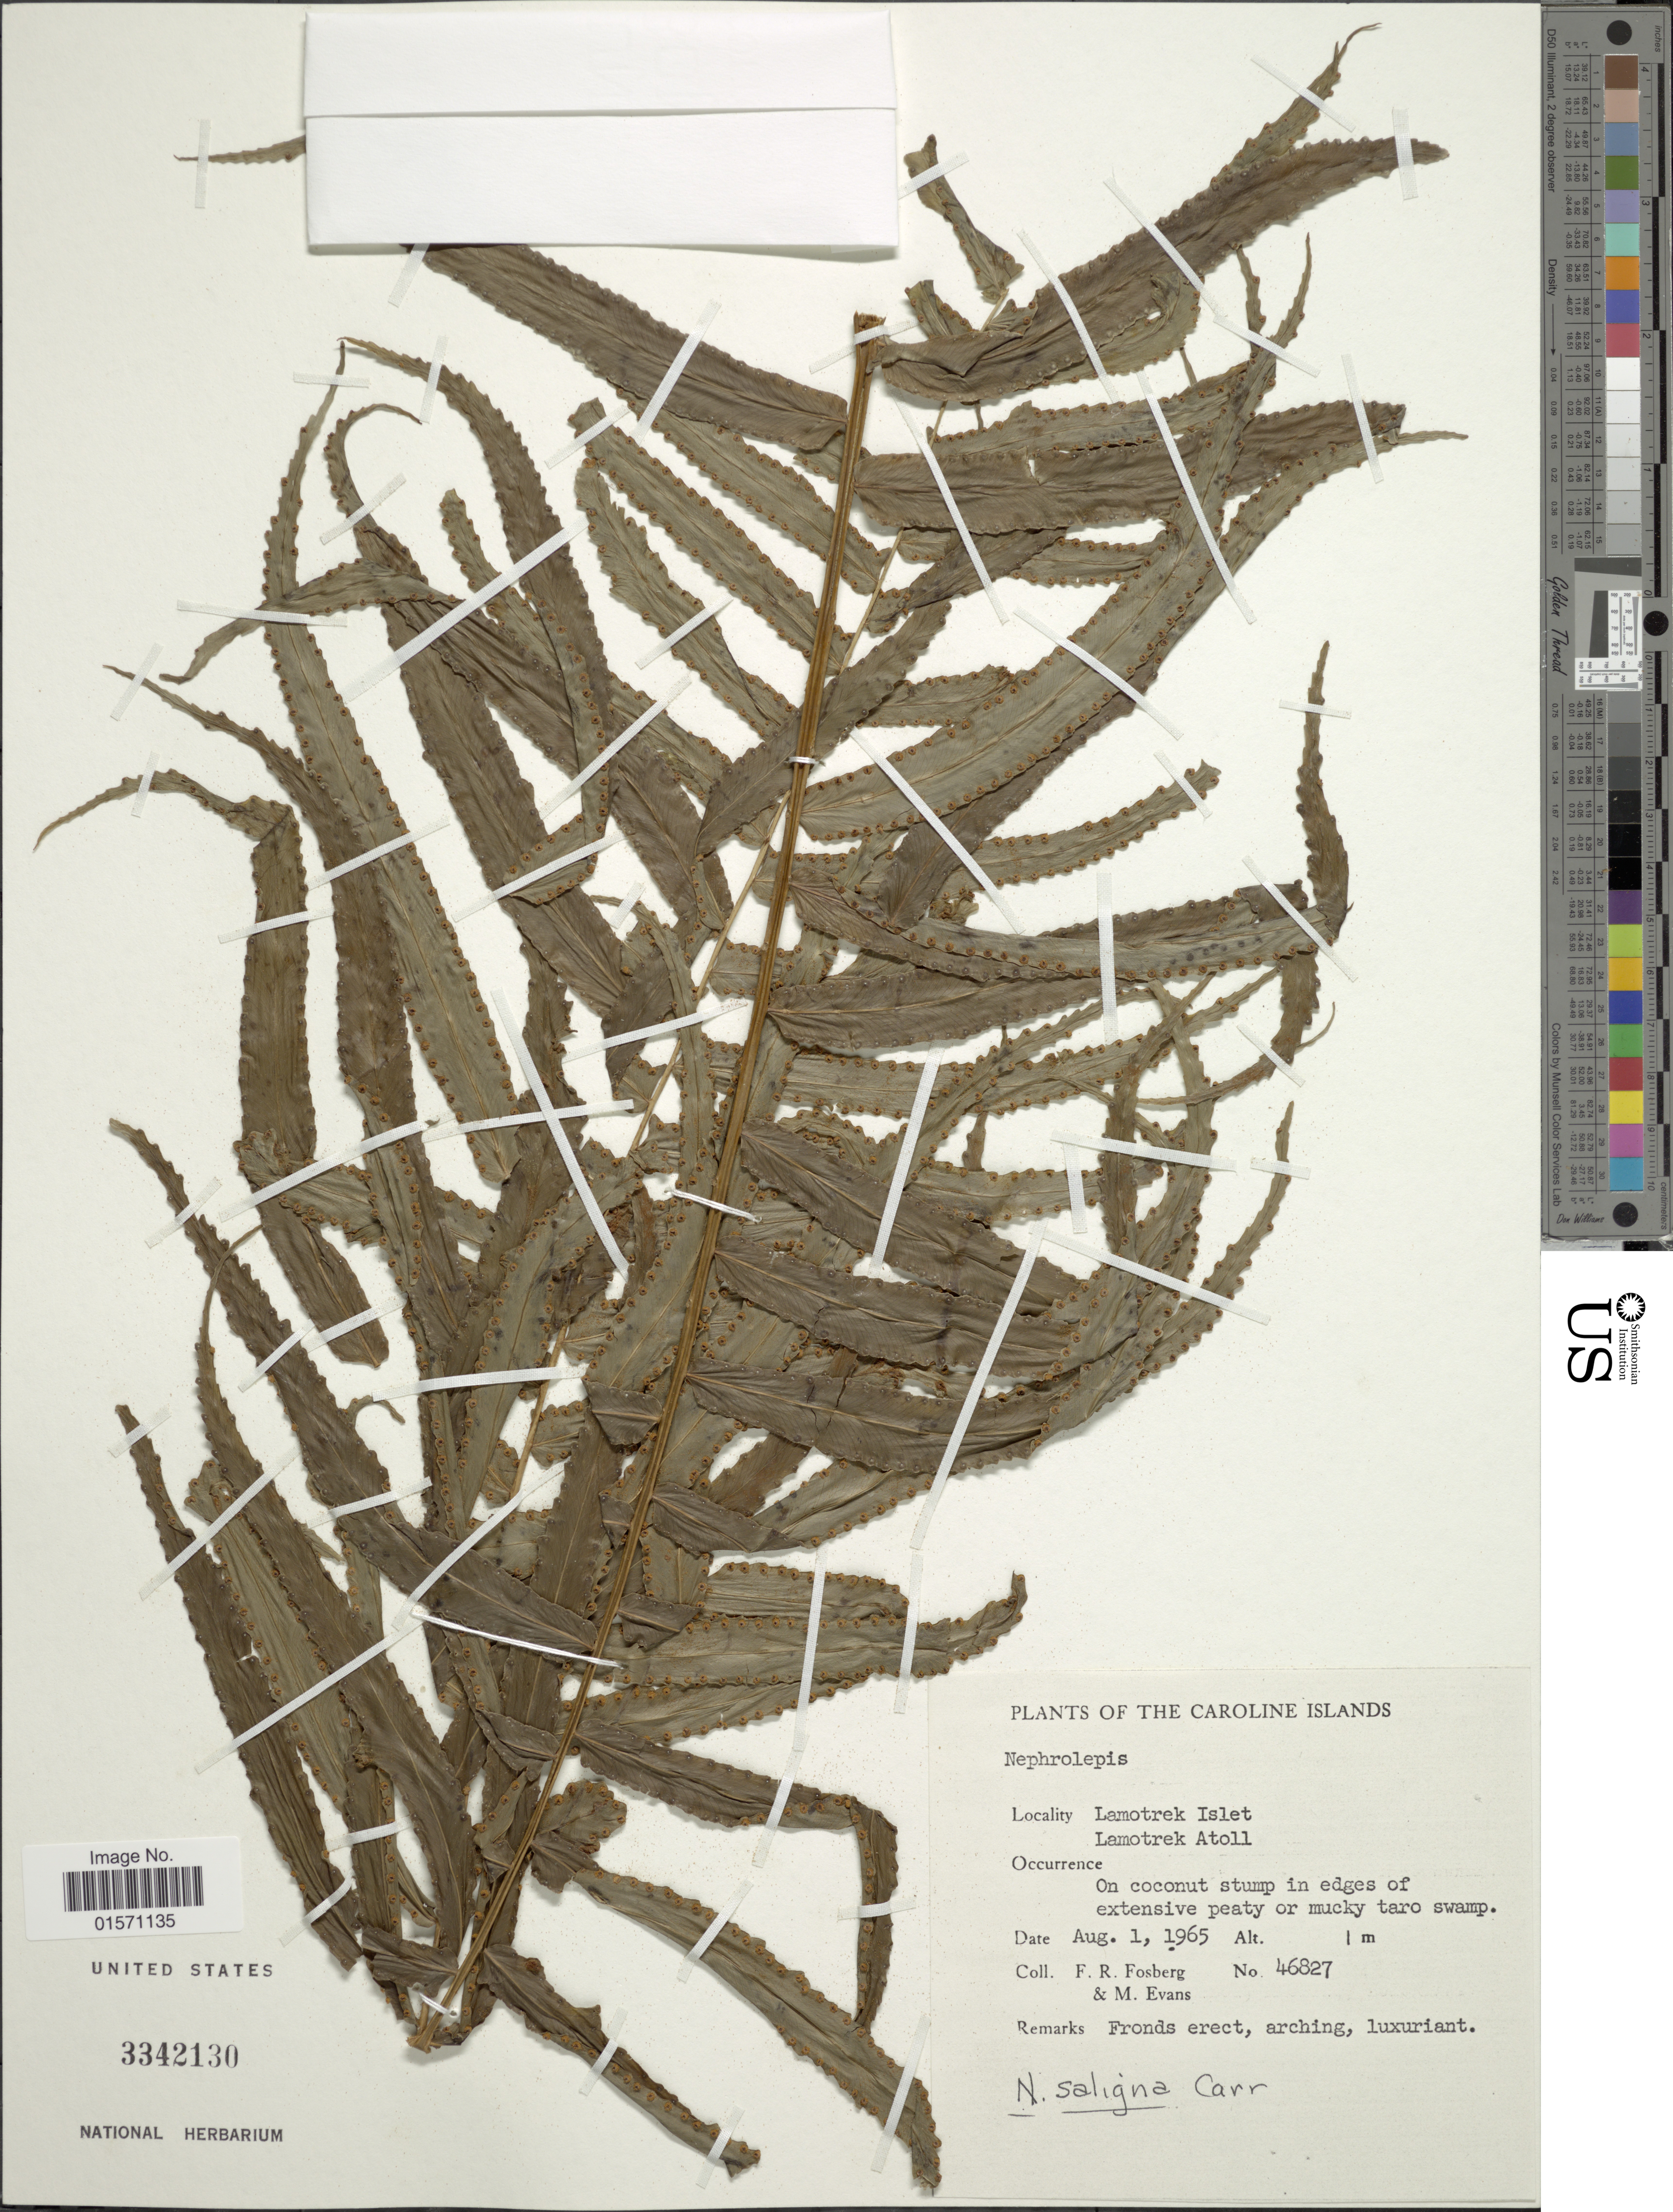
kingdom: Plantae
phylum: Tracheophyta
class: Polypodiopsida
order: Polypodiales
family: Nephrolepidaceae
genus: Nephrolepis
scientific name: Nephrolepis saligna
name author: Cav.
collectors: F. R. Fosberg & M. Evans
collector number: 46827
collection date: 1965-08-01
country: Micronesia, Federated States of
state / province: Yap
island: Lamotrek Atoll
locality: Caroline Islands. Lamotrek Islet. Lamotrek Atoll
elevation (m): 1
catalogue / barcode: US 3342130